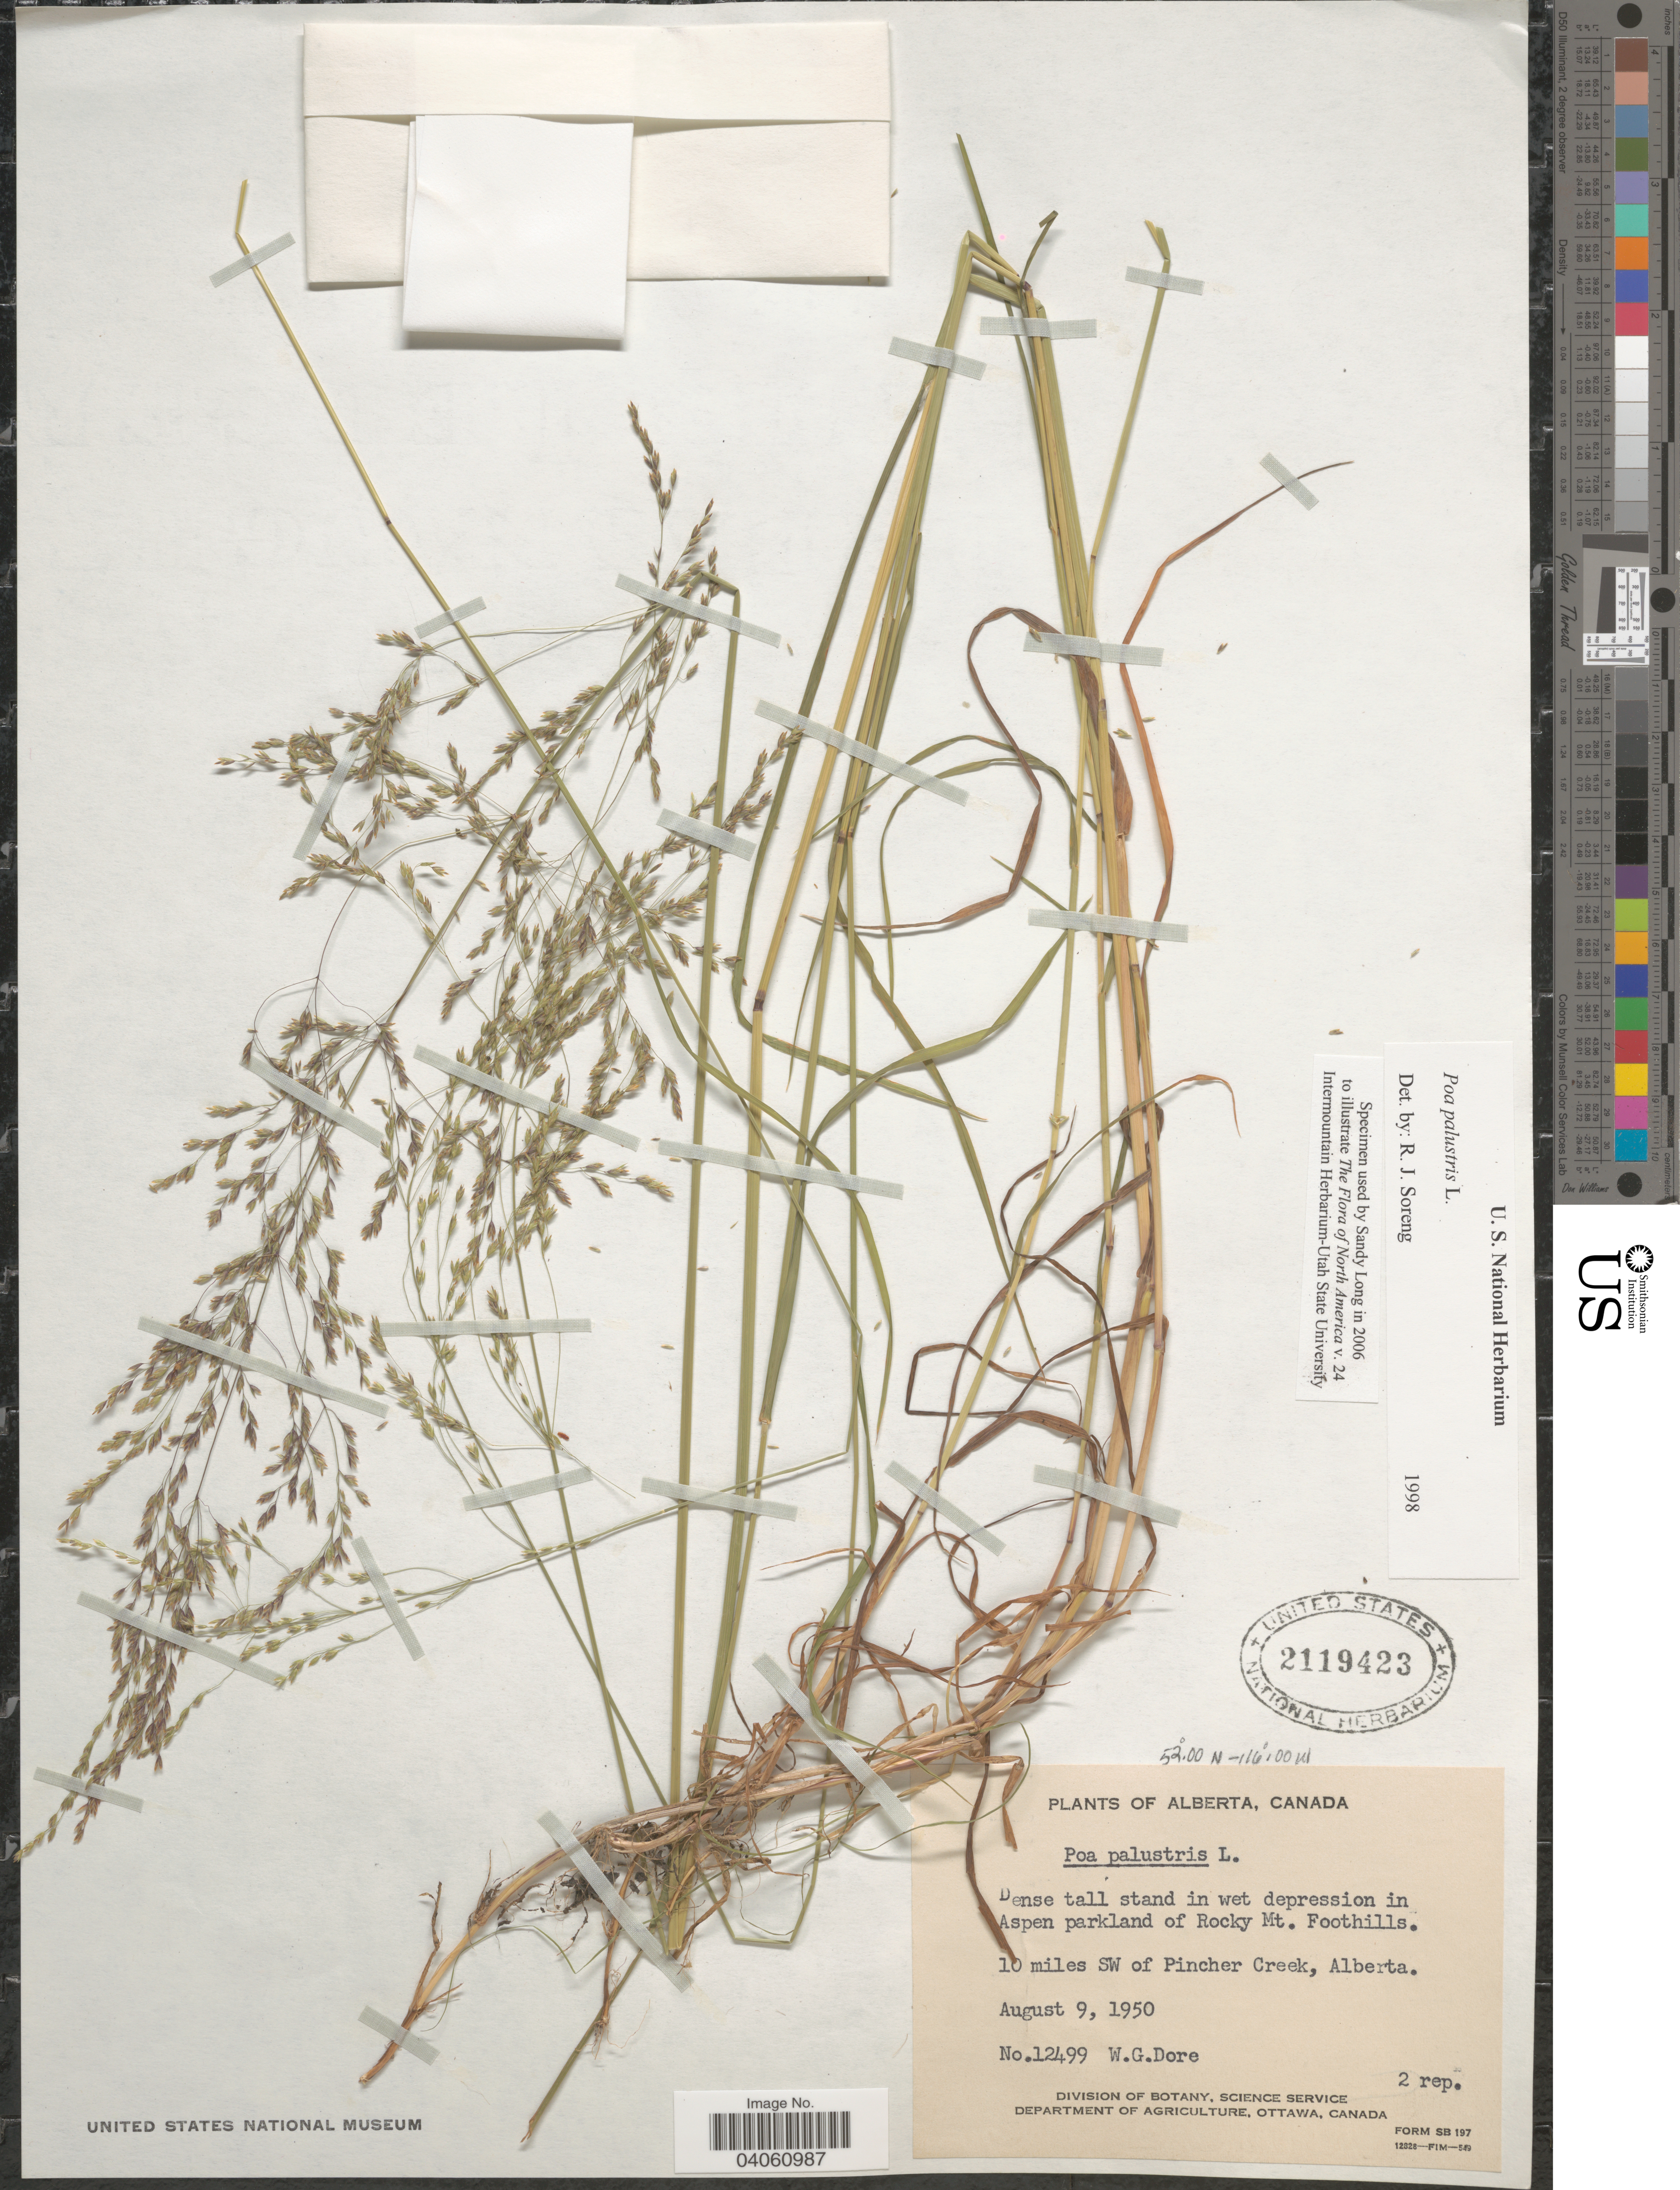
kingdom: Plantae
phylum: Tracheophyta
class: Liliopsida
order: Poales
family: Poaceae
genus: Poa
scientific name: Poa palustris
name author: L.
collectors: W. Dore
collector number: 12499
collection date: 1950-08-09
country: Canada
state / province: Alberta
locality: Aspen parkland of Rocky Mt. Foothills. 10 miles SW of Pincher Creek.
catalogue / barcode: US 2119423